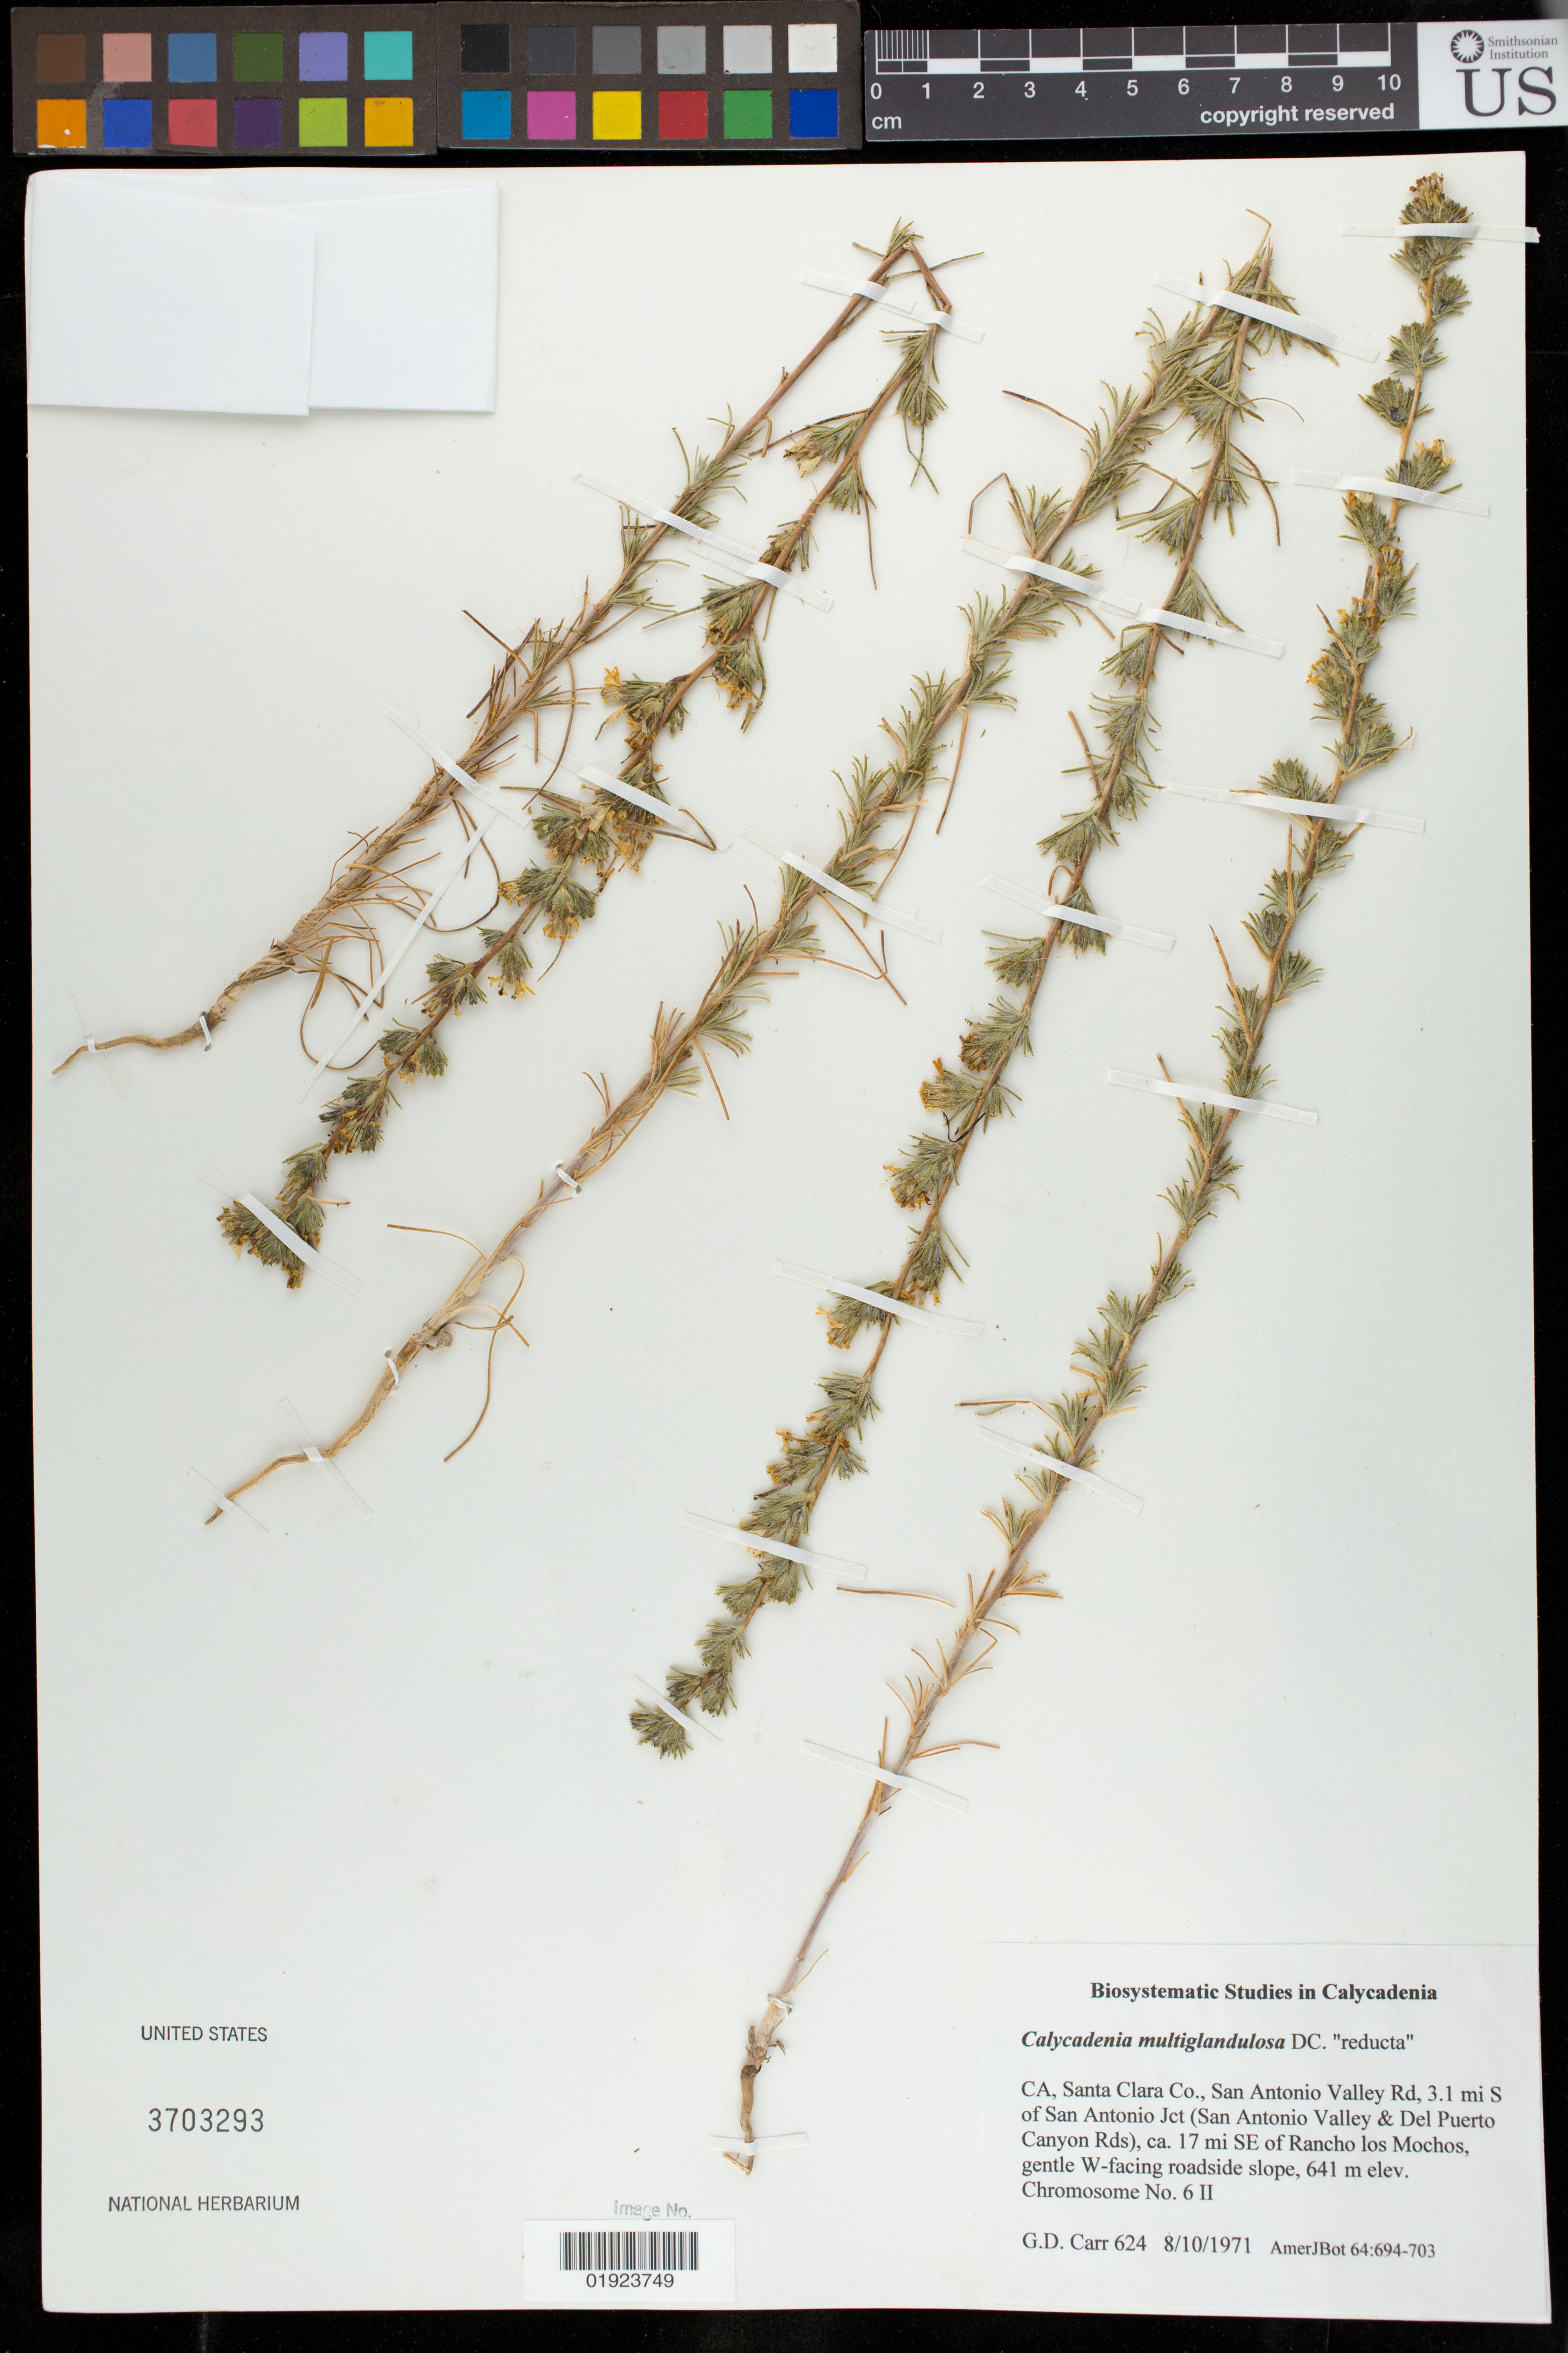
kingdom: Plantae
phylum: Tracheophyta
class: Magnoliopsida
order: Asterales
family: Asteraceae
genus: Calycadenia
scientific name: Calycadenia multiglandulosa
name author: DC.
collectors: G. Carr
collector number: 624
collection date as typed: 8/10/1971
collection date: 1971-08-10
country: United States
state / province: California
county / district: Santa Clara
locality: San Antonio Valley Rd, 3.1 mi S of San Antonio Jct (San Antonio Valley and Del PUerto Canyon Rds), ca. 17 mi SE of Rancho los Mochos, W-facing roadside slope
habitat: gentle slope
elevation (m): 641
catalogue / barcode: US 3703293